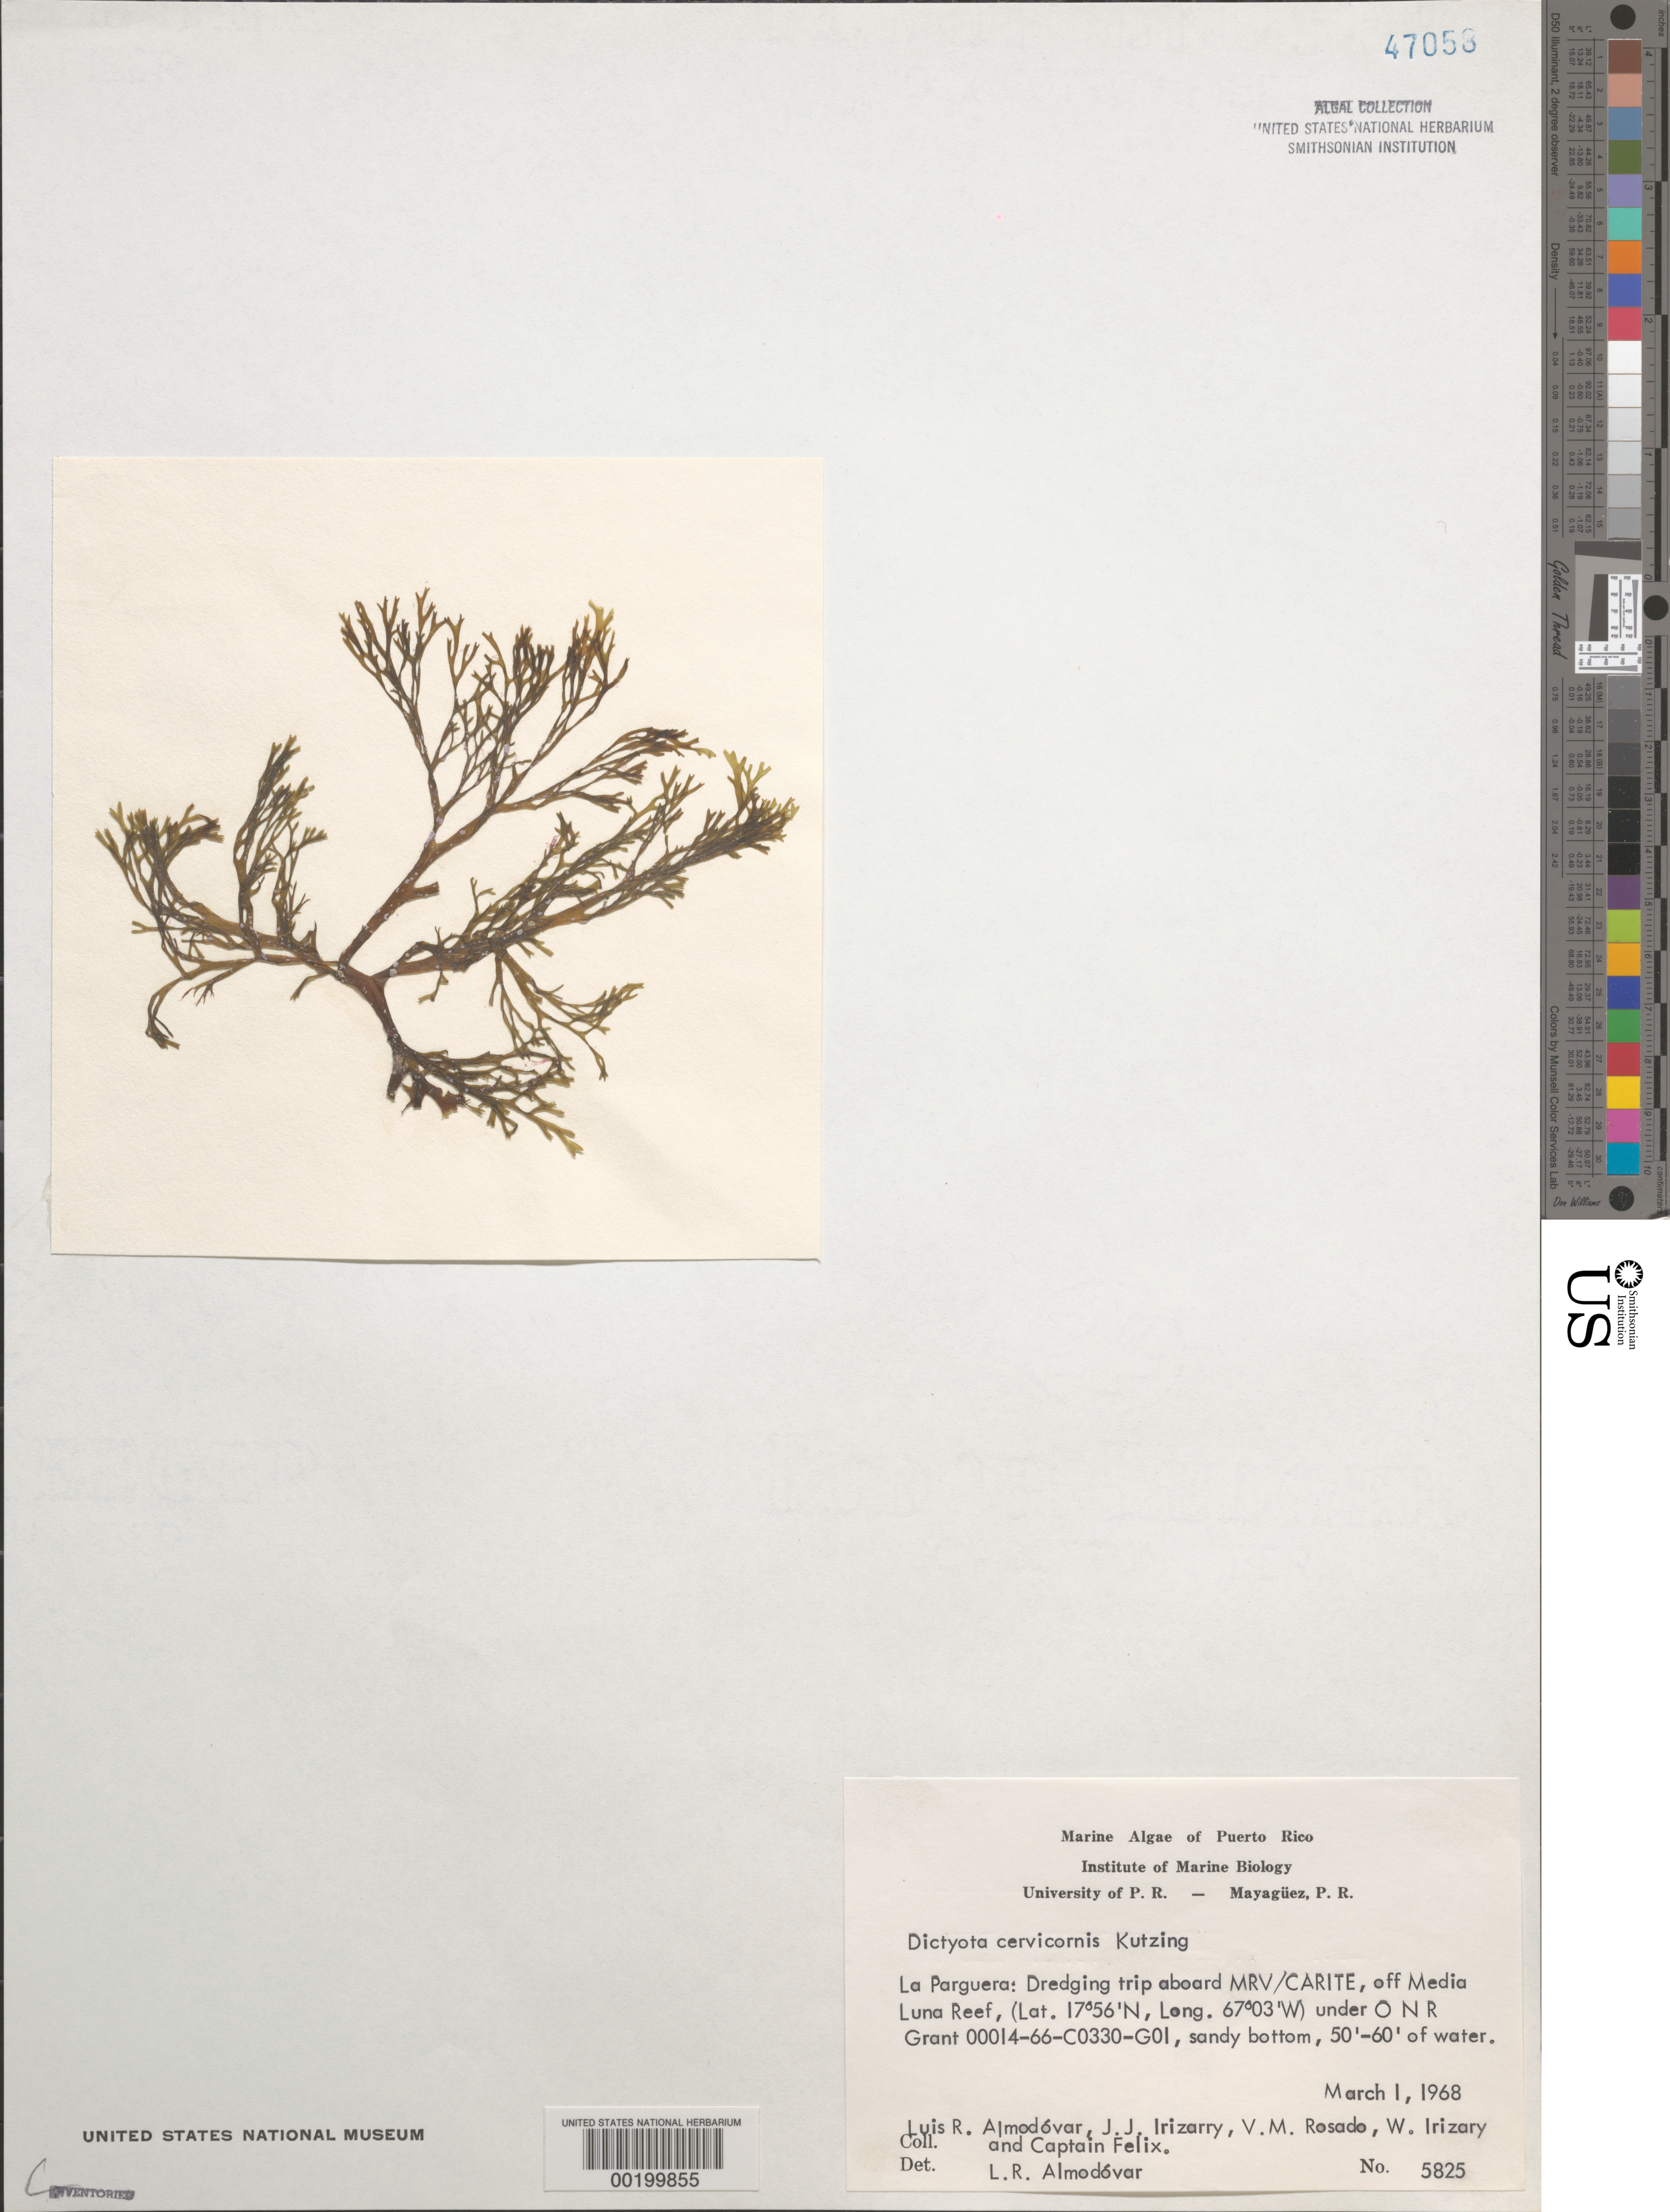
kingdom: Chromista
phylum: Ochrophyta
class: Phaeophyceae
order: Dictyotales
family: Dictyotaceae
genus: Dictyota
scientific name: Dictyota cervicornis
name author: Kütz.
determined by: Almodovar, L. R.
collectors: L. Almodovar, J. Irizarry, V. Rosado, W. Isizarry & C. Felix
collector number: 5825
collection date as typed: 01 Mar 1968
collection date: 1968-03-01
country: Puerto Rico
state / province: Lajas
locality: La Parguera, off Media Luna Reef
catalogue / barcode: US 47058